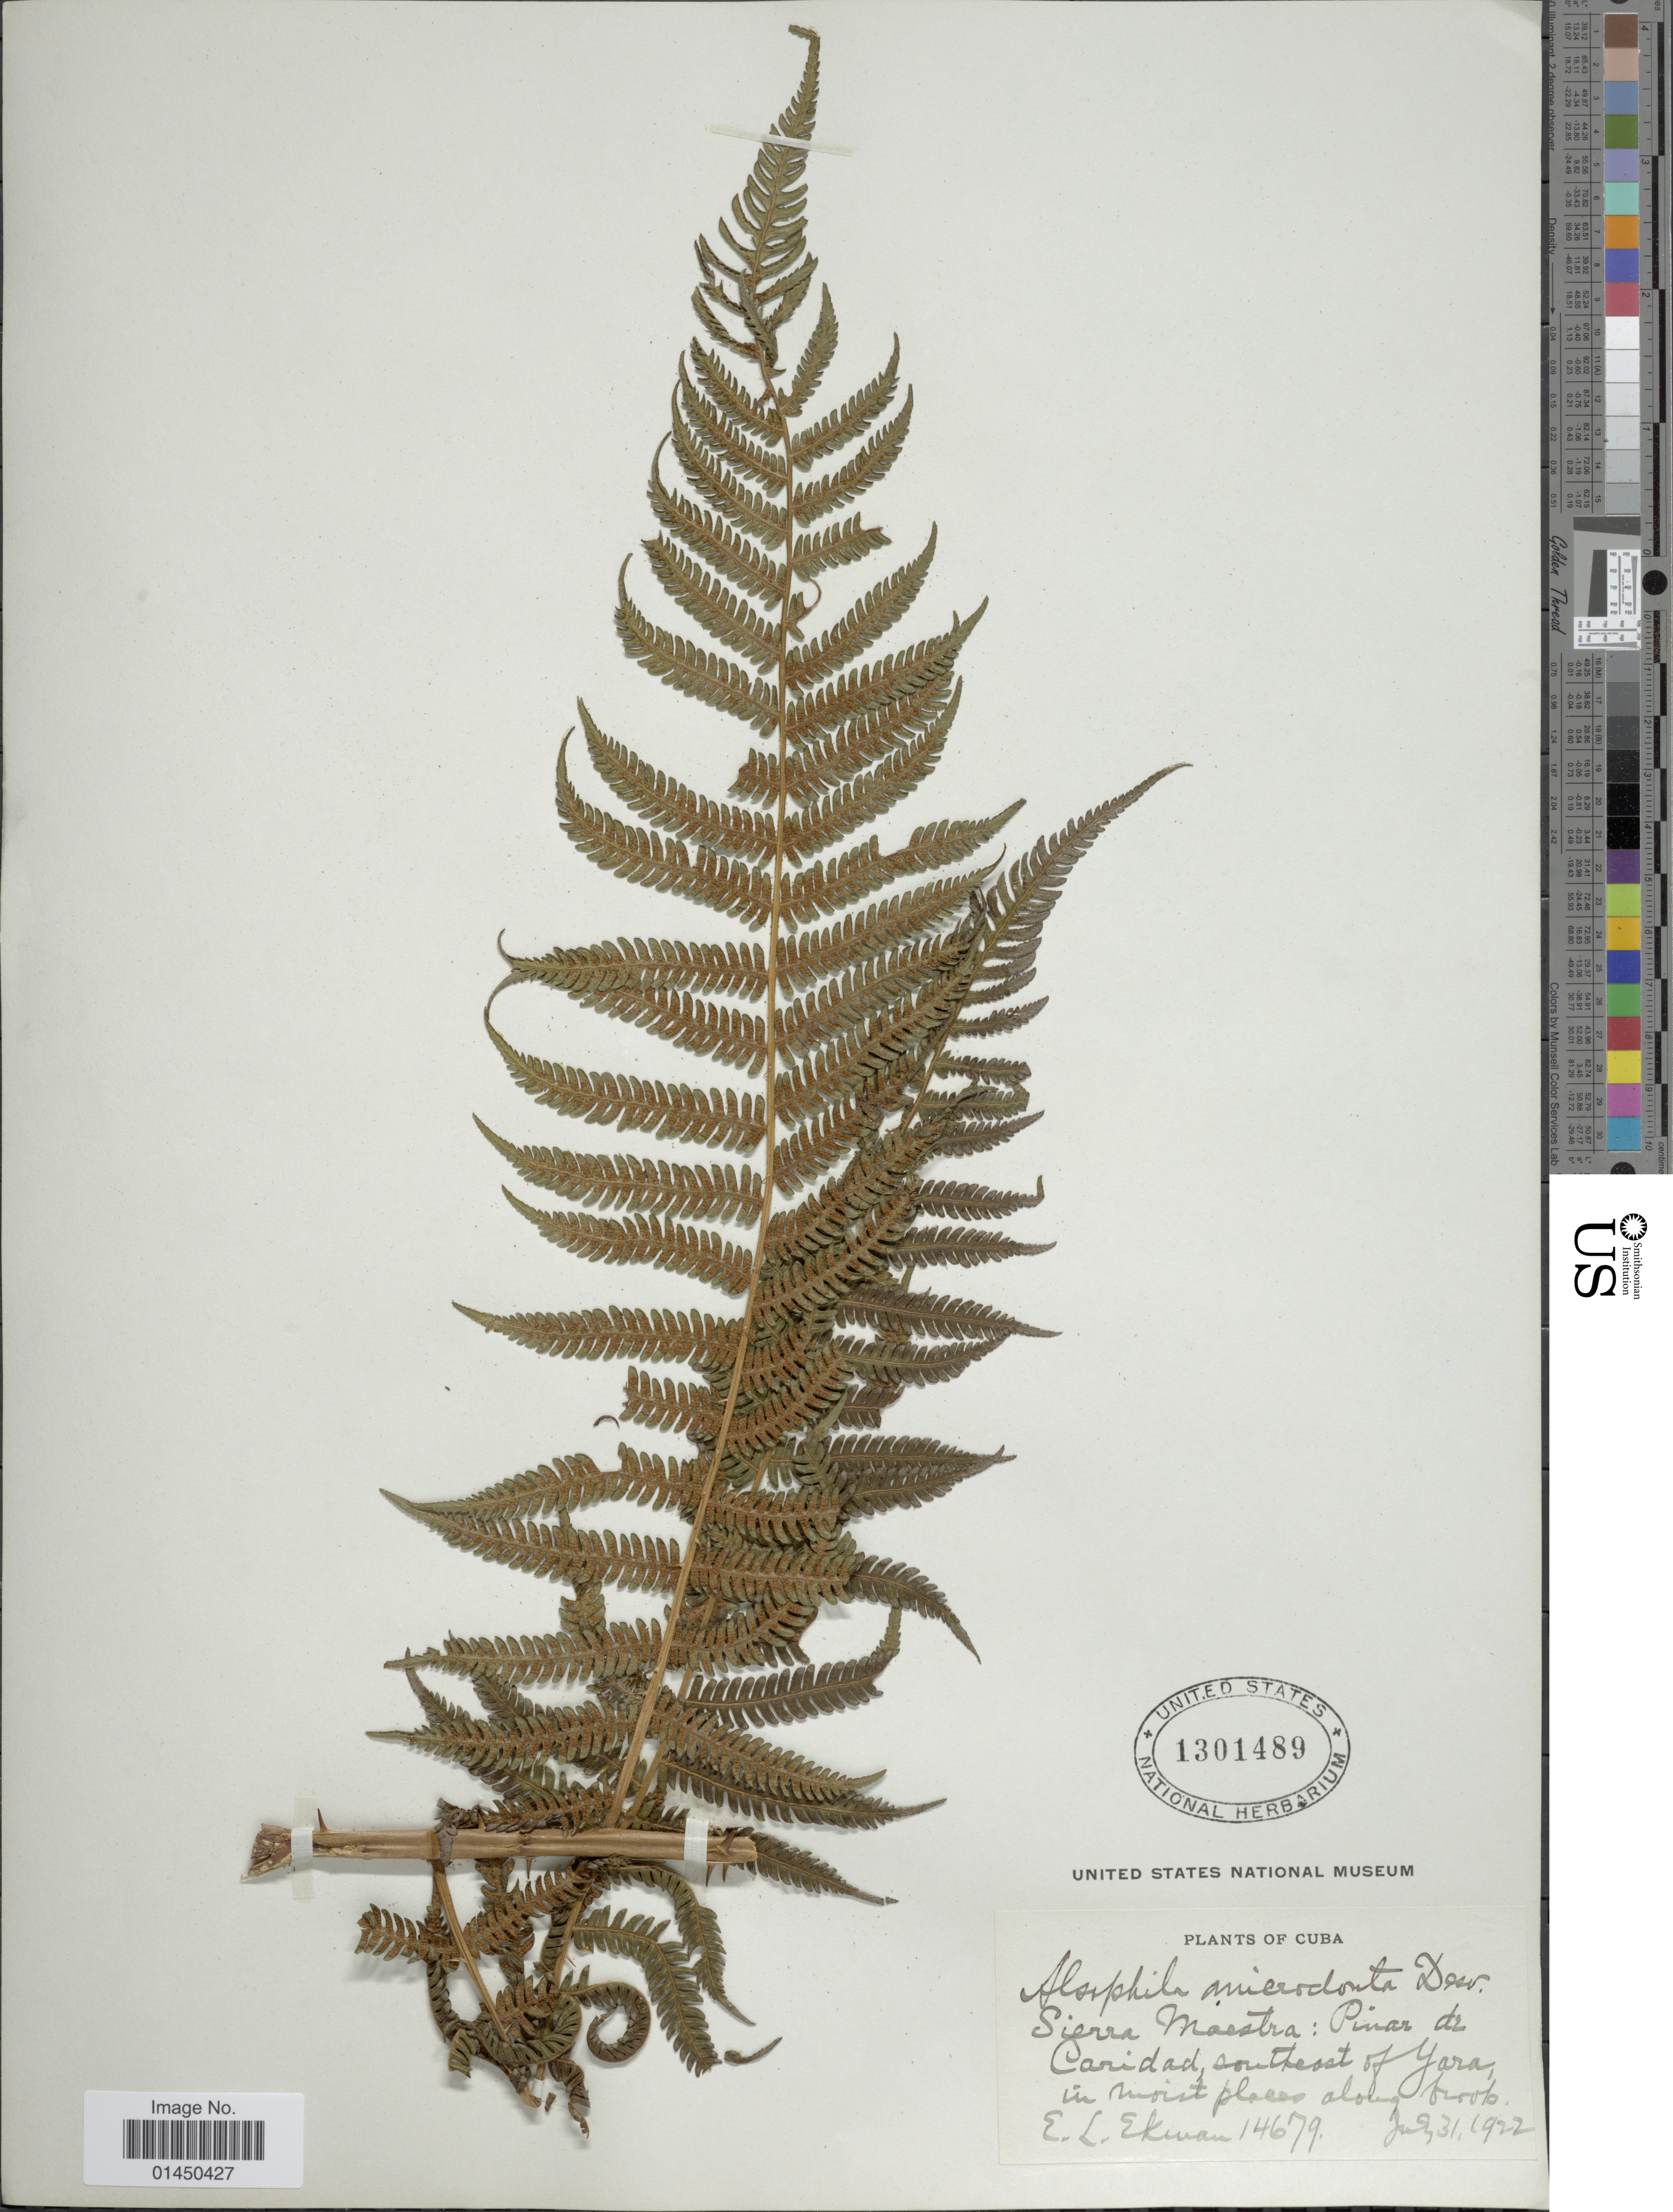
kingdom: Plantae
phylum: Tracheophyta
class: Polypodiopsida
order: Cyatheales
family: Cyatheaceae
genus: Cyathea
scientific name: Cyathea microdonta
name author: (Desv.) Domin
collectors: E. L. Ekman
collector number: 14679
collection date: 1922-07-31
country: Cuba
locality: Sierra Maestra: Pinar de Caridad, southeast of Yara, in moist paces along brook.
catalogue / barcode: US 1301489